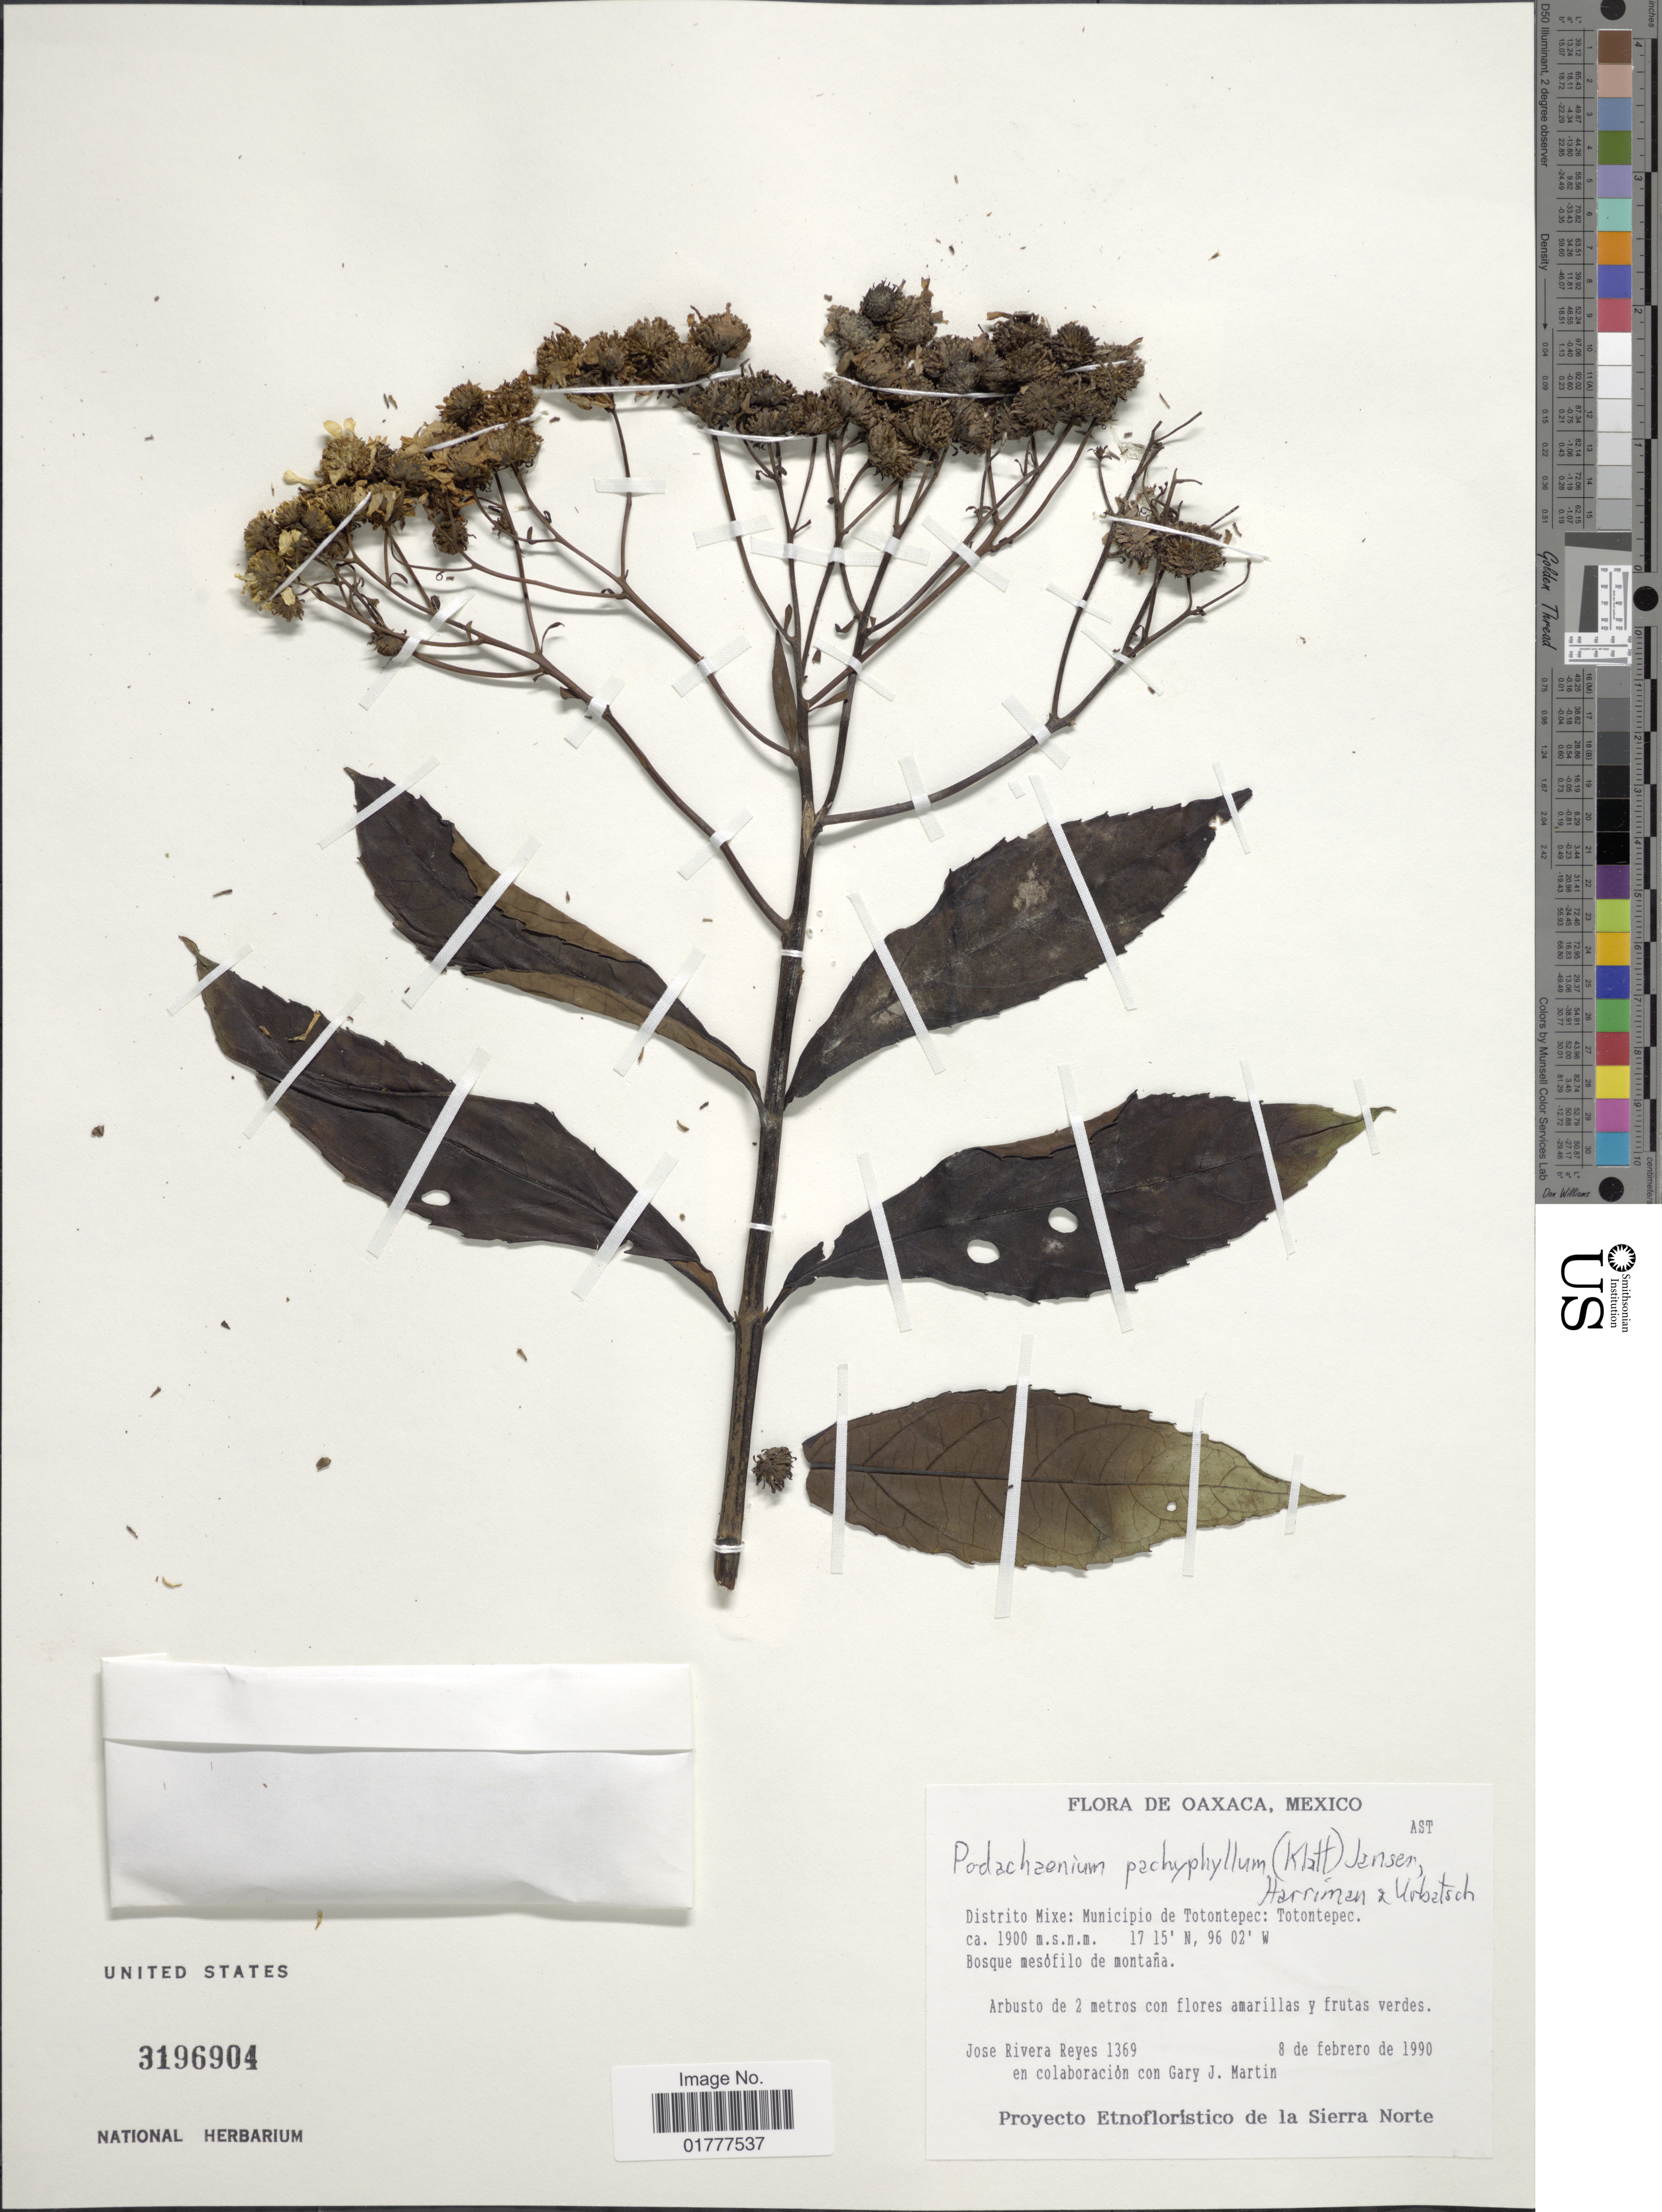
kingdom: Plantae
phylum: Tracheophyta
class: Magnoliopsida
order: Asterales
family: Asteraceae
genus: Podachaenium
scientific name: Podachaenium pachyphyllum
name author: (Sch. Bip. ex Klatt) Jansen et al.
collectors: J. Reyes & G. J. Martin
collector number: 1369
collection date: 1990-02-08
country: Mexico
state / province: Oaxaca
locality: Oaxaca, Mexico.Distrito Mixe: Municipio de Totontepec: Totontepec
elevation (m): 1900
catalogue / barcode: US 3196904